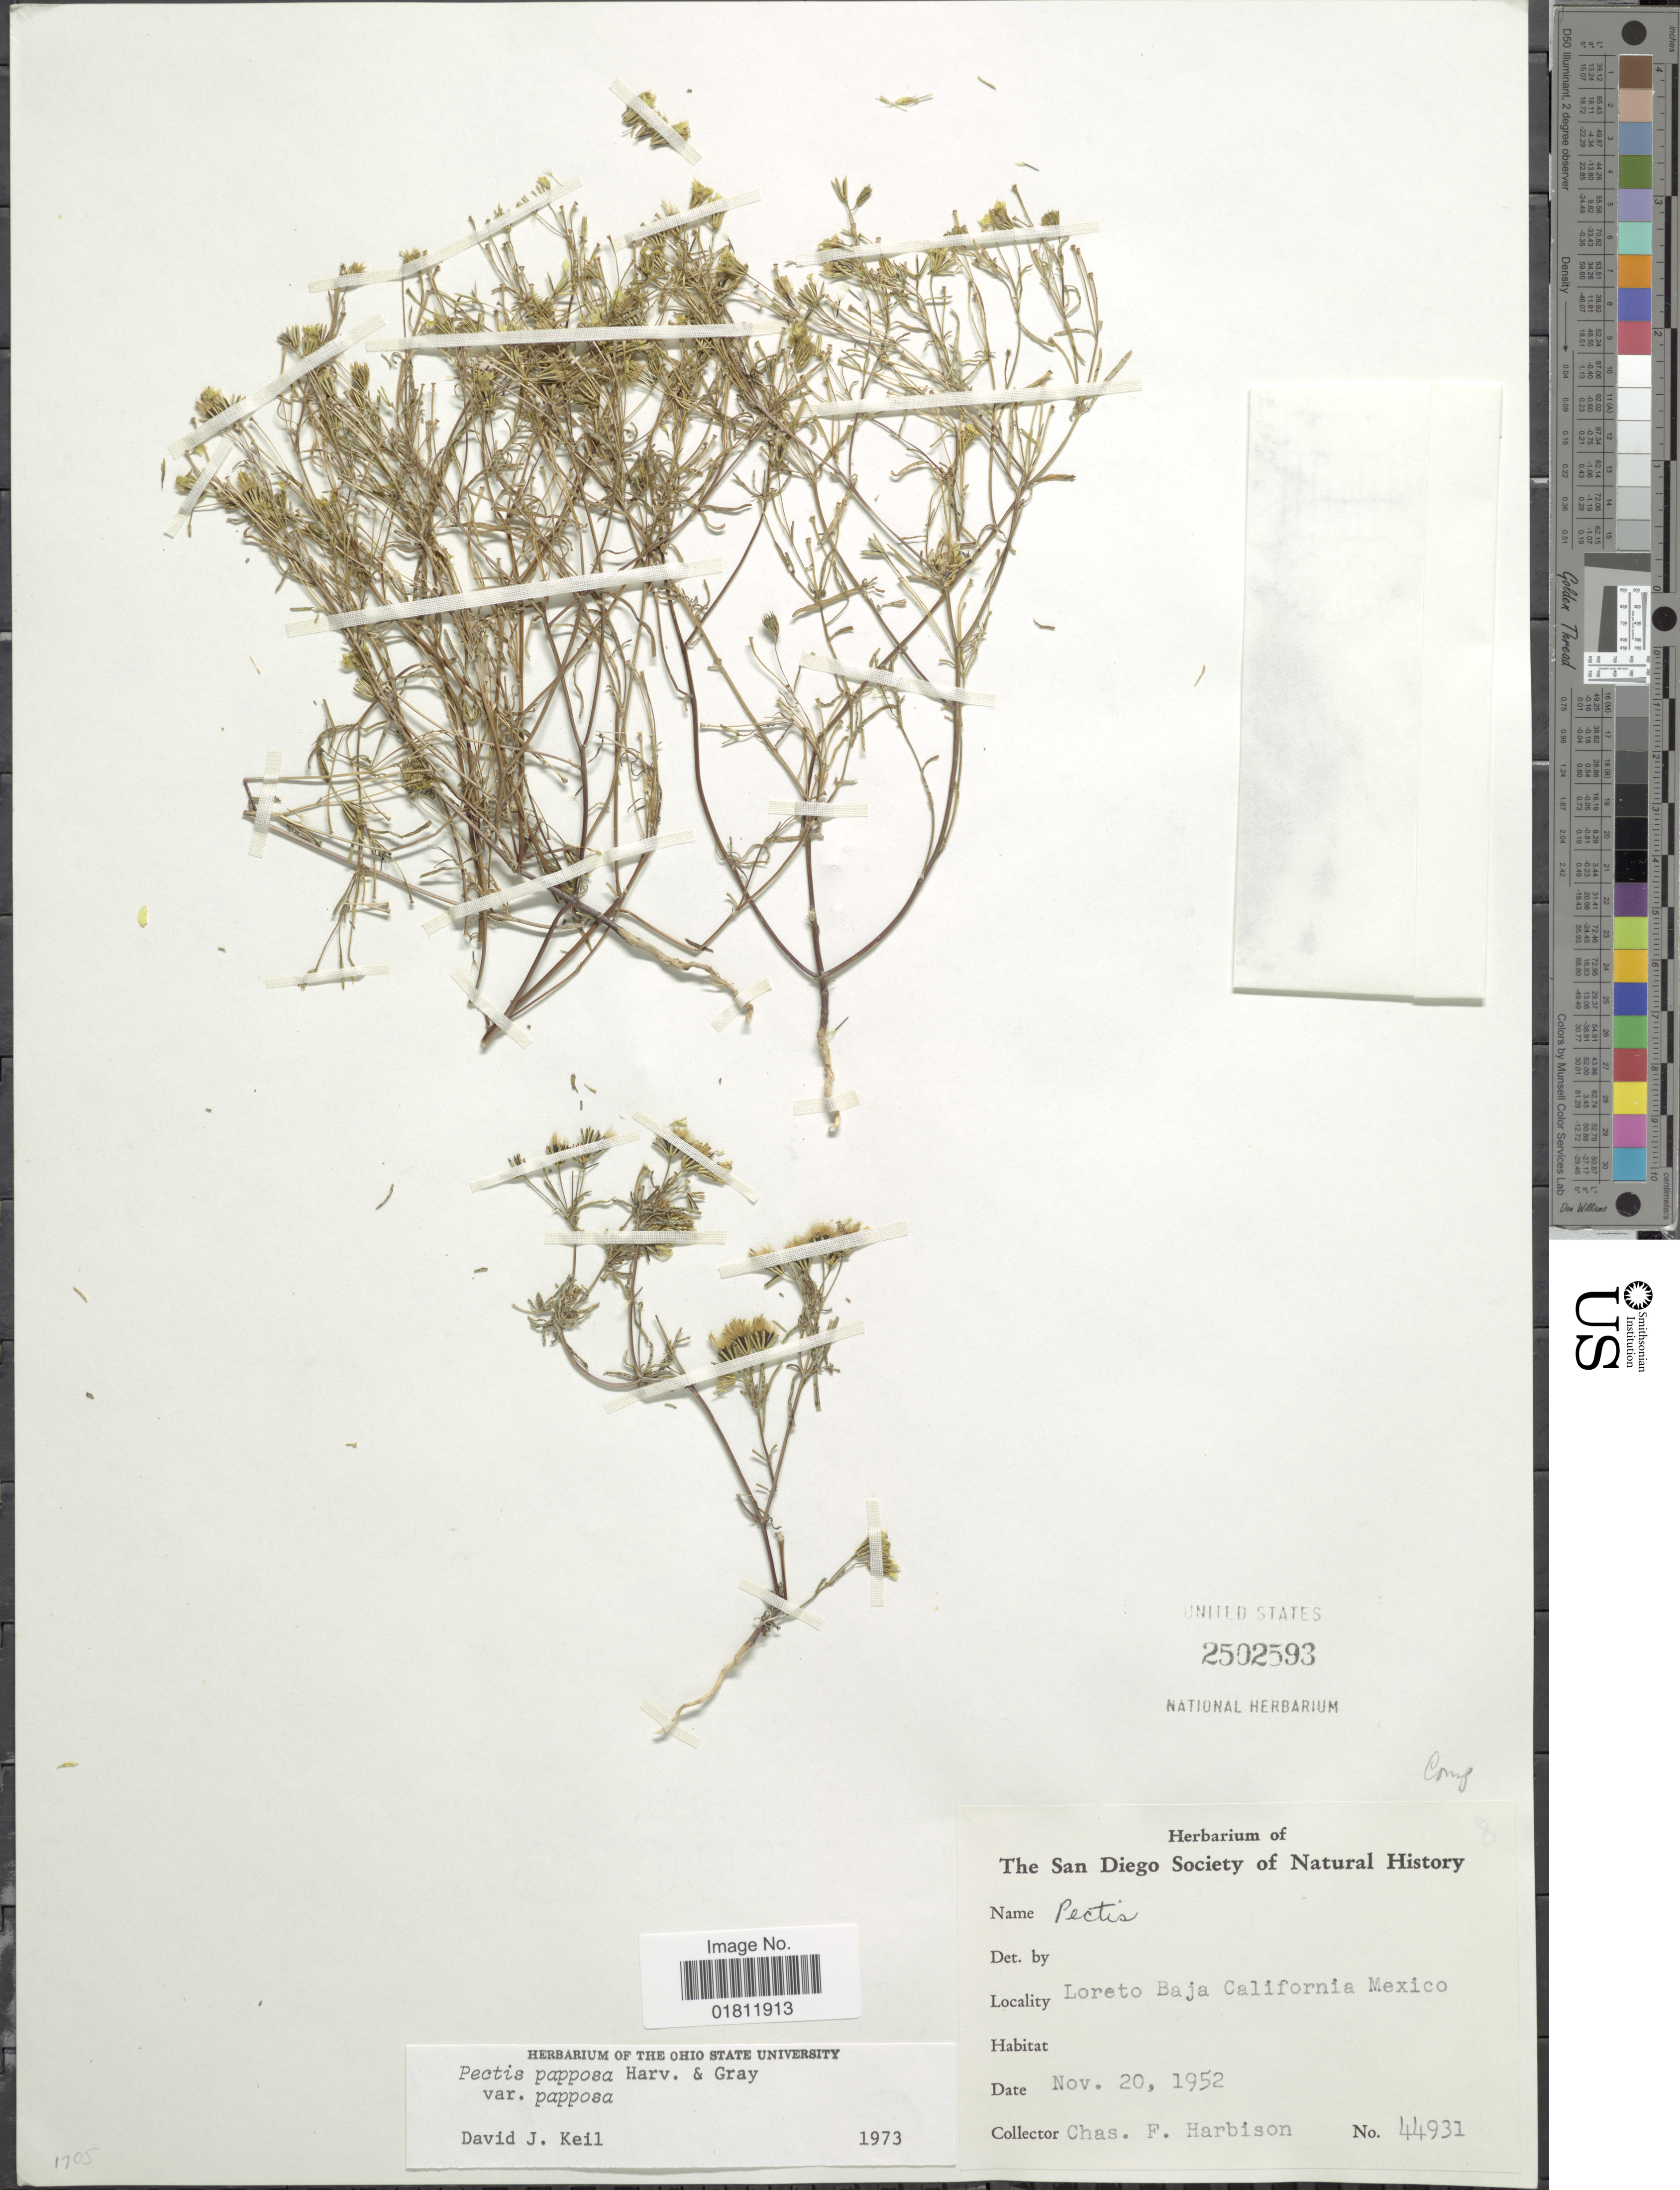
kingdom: Plantae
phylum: Tracheophyta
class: Magnoliopsida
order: Asterales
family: Asteraceae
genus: Pectis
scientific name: Pectis papposa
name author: Harv. & A. Gray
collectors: C. F. Harbison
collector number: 44931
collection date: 1952-11-20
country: Mexico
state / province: Baja California Sur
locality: Loreto Baja California Mexico.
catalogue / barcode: US 2502593